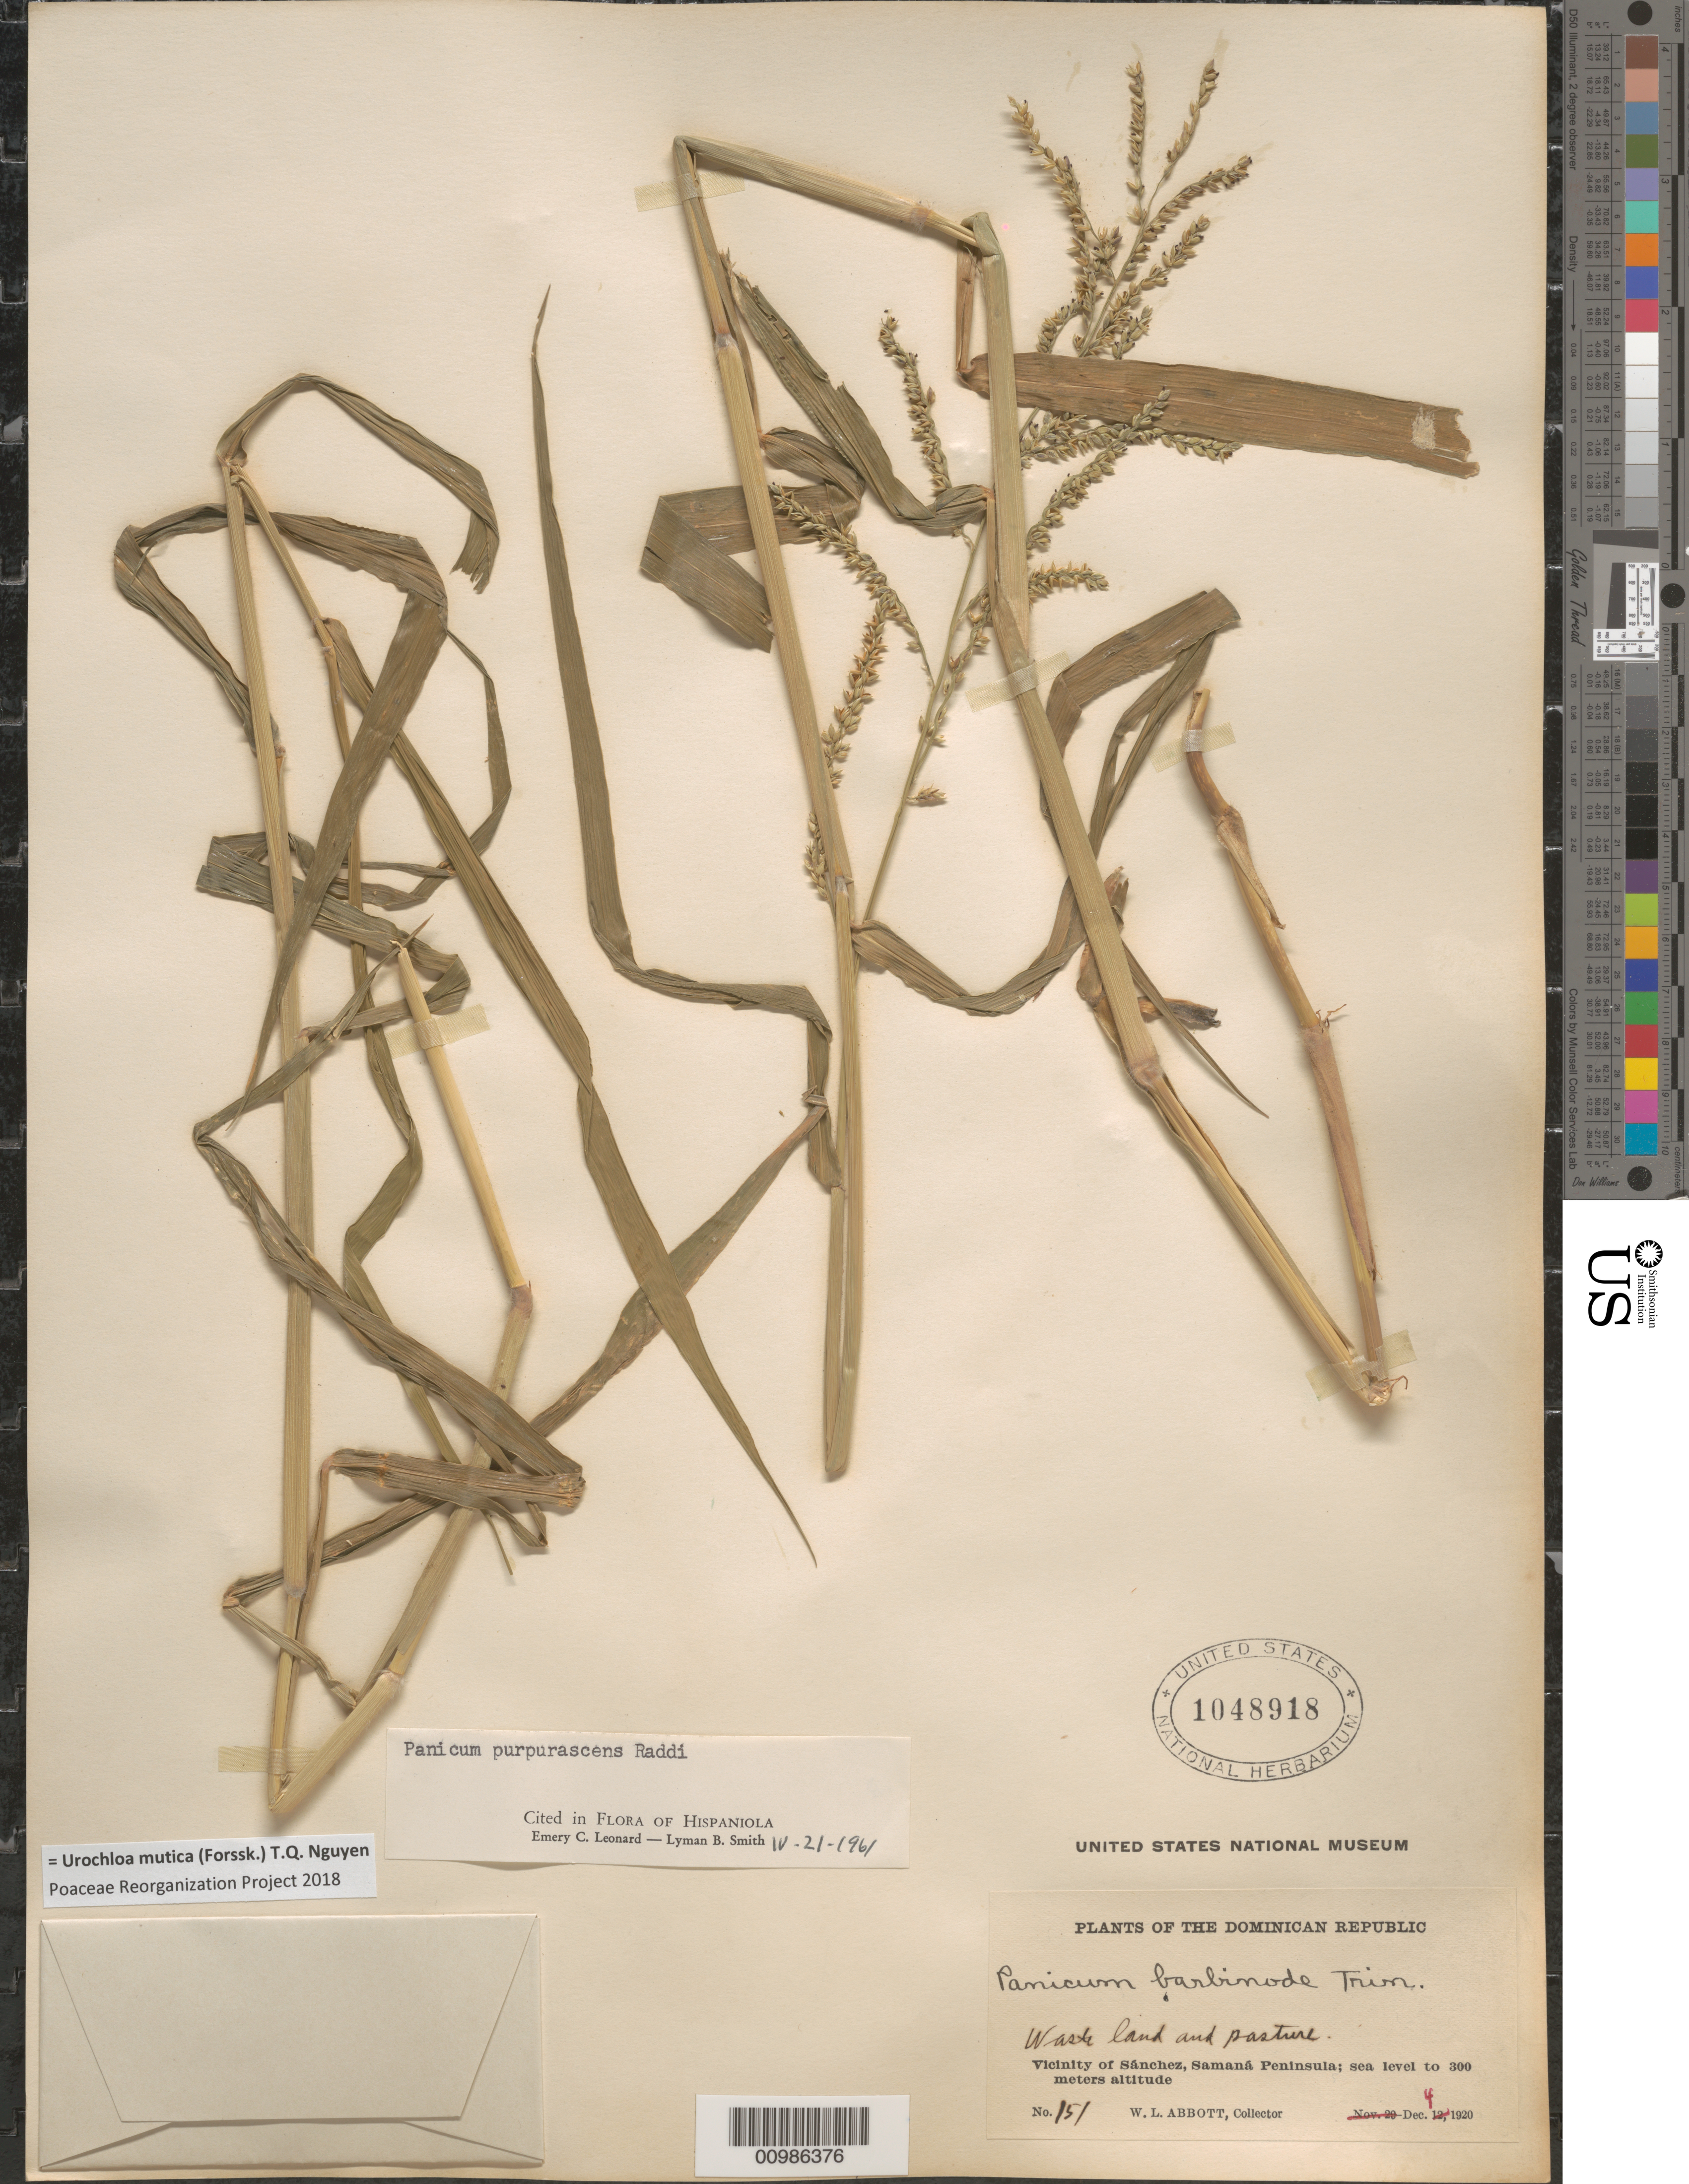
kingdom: Plantae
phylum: Tracheophyta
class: Liliopsida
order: Poales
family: Poaceae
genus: Brachiaria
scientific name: Brachiaria mutica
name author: (Forssk.) Stapf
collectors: W. L. Abbott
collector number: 151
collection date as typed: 04 Dec 1920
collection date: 1920-12-04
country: Dominican Republic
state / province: Samaná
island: Hispaniola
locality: Samana Peninsula, Vicinity of Sanchez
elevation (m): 0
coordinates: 0 N, 0 E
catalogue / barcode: US 1048918